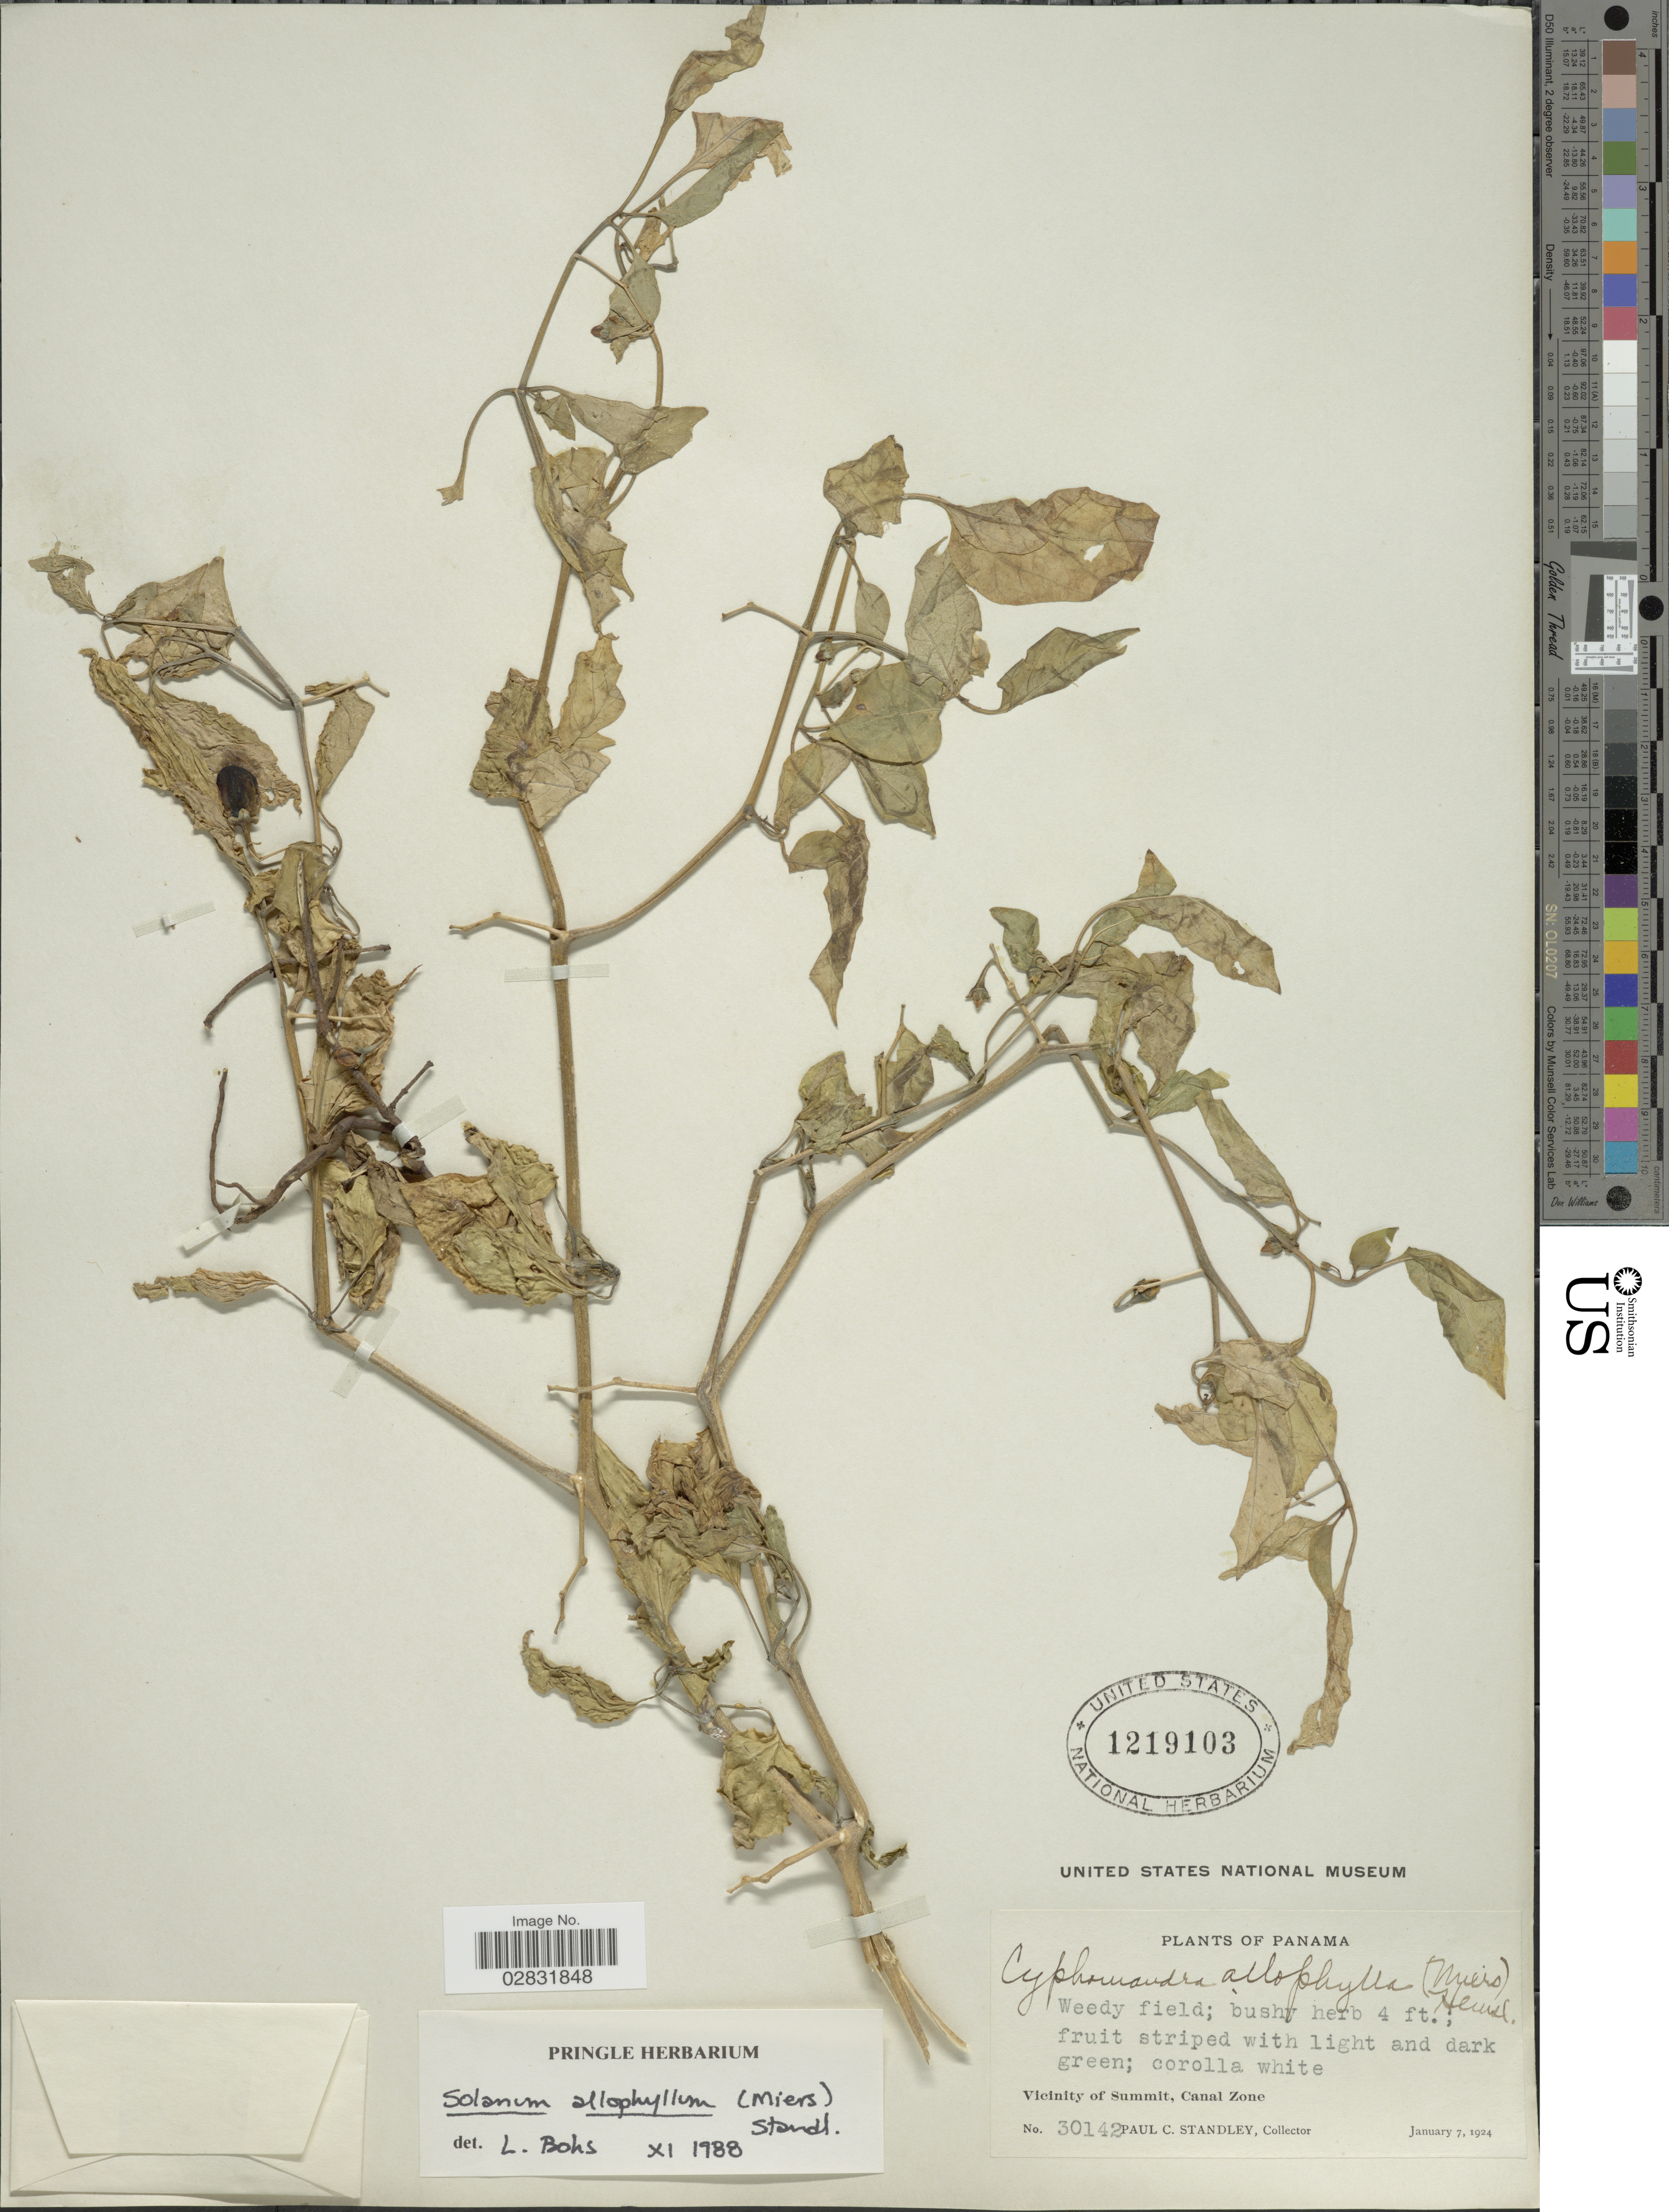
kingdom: Plantae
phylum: Tracheophyta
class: Magnoliopsida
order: Solanales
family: Solanaceae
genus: Solanum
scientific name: Solanum allophyllum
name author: (Miers) Sendtn.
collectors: P. C. Standley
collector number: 30142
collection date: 1924-01-07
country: Panama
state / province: Colón / Panamá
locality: Vicinity of Summit, Canal Zone.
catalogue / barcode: US 1219103